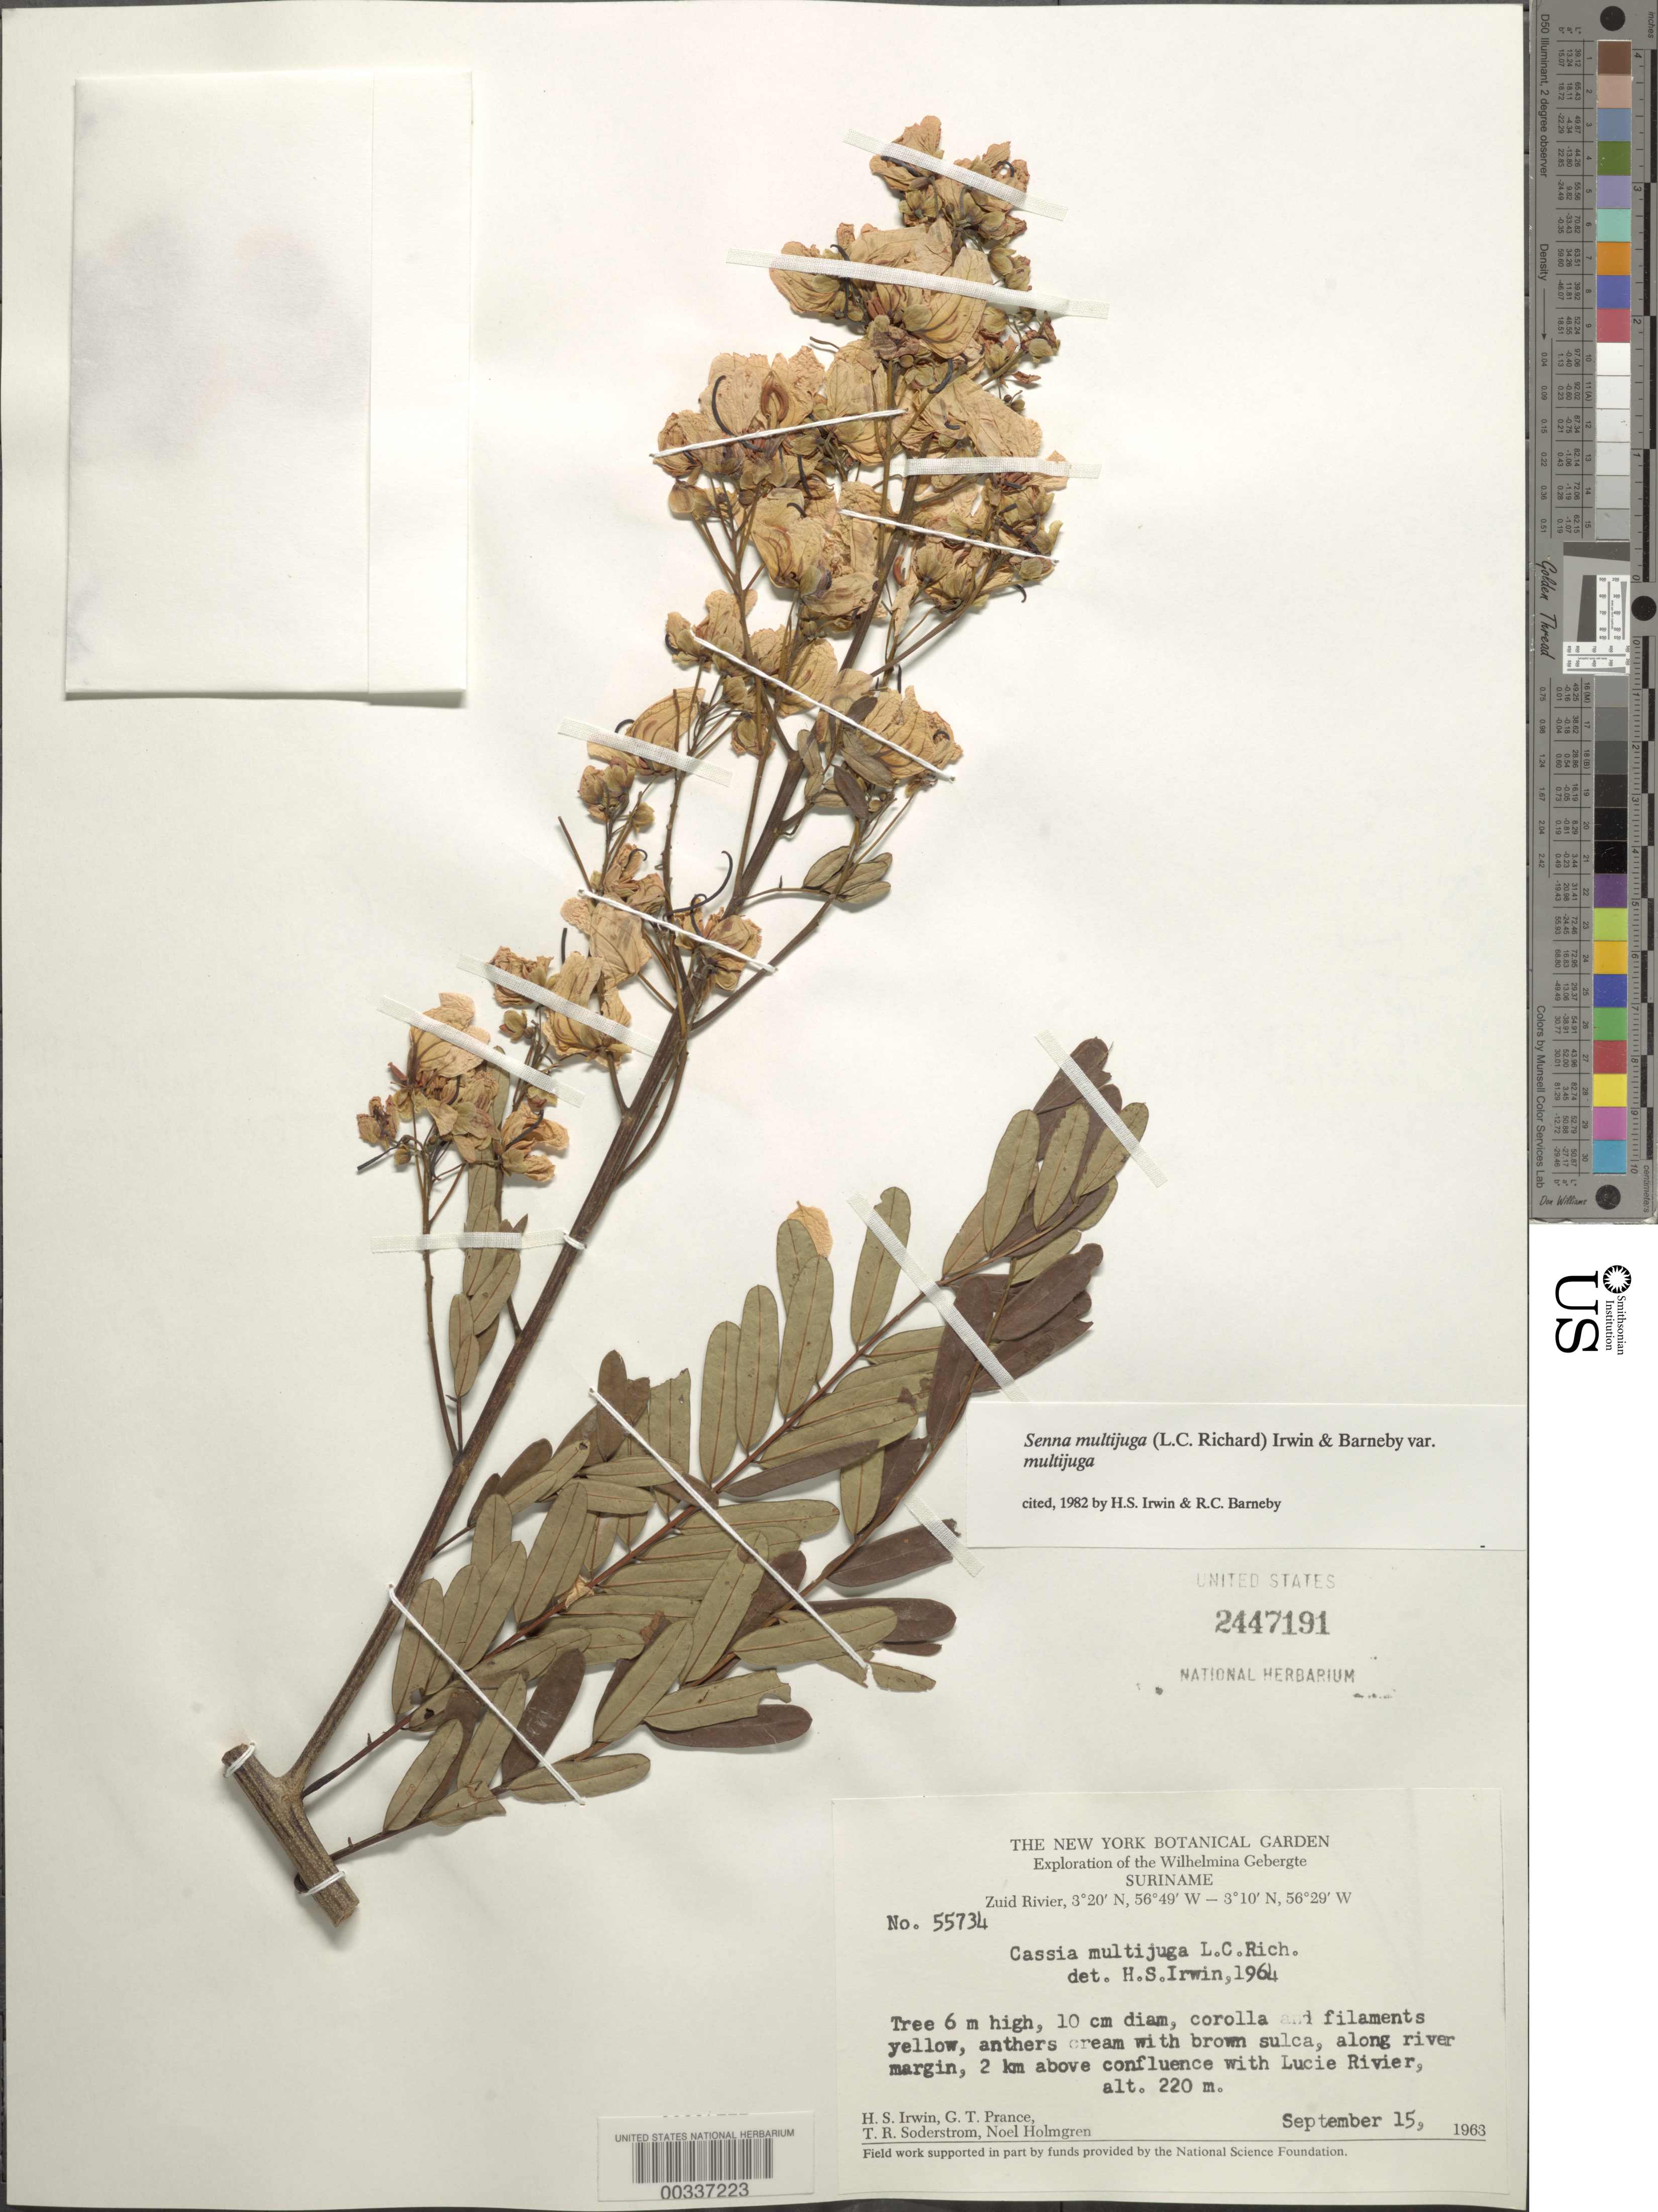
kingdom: Plantae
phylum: Tracheophyta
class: Magnoliopsida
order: Fabales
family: Fabaceae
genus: Senna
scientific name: Senna multijuga var. multijuga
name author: (Rich.) H.S. Irwin & Barneby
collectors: H. Irwin, G. T. Prance, T. R. Soderstrom & N. H. Holmgren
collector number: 55734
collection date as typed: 15 Sep 1963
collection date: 1963-09-15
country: Suriname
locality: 2 km above confluence with lucie river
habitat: Along river margin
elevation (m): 220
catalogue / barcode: US 2447191